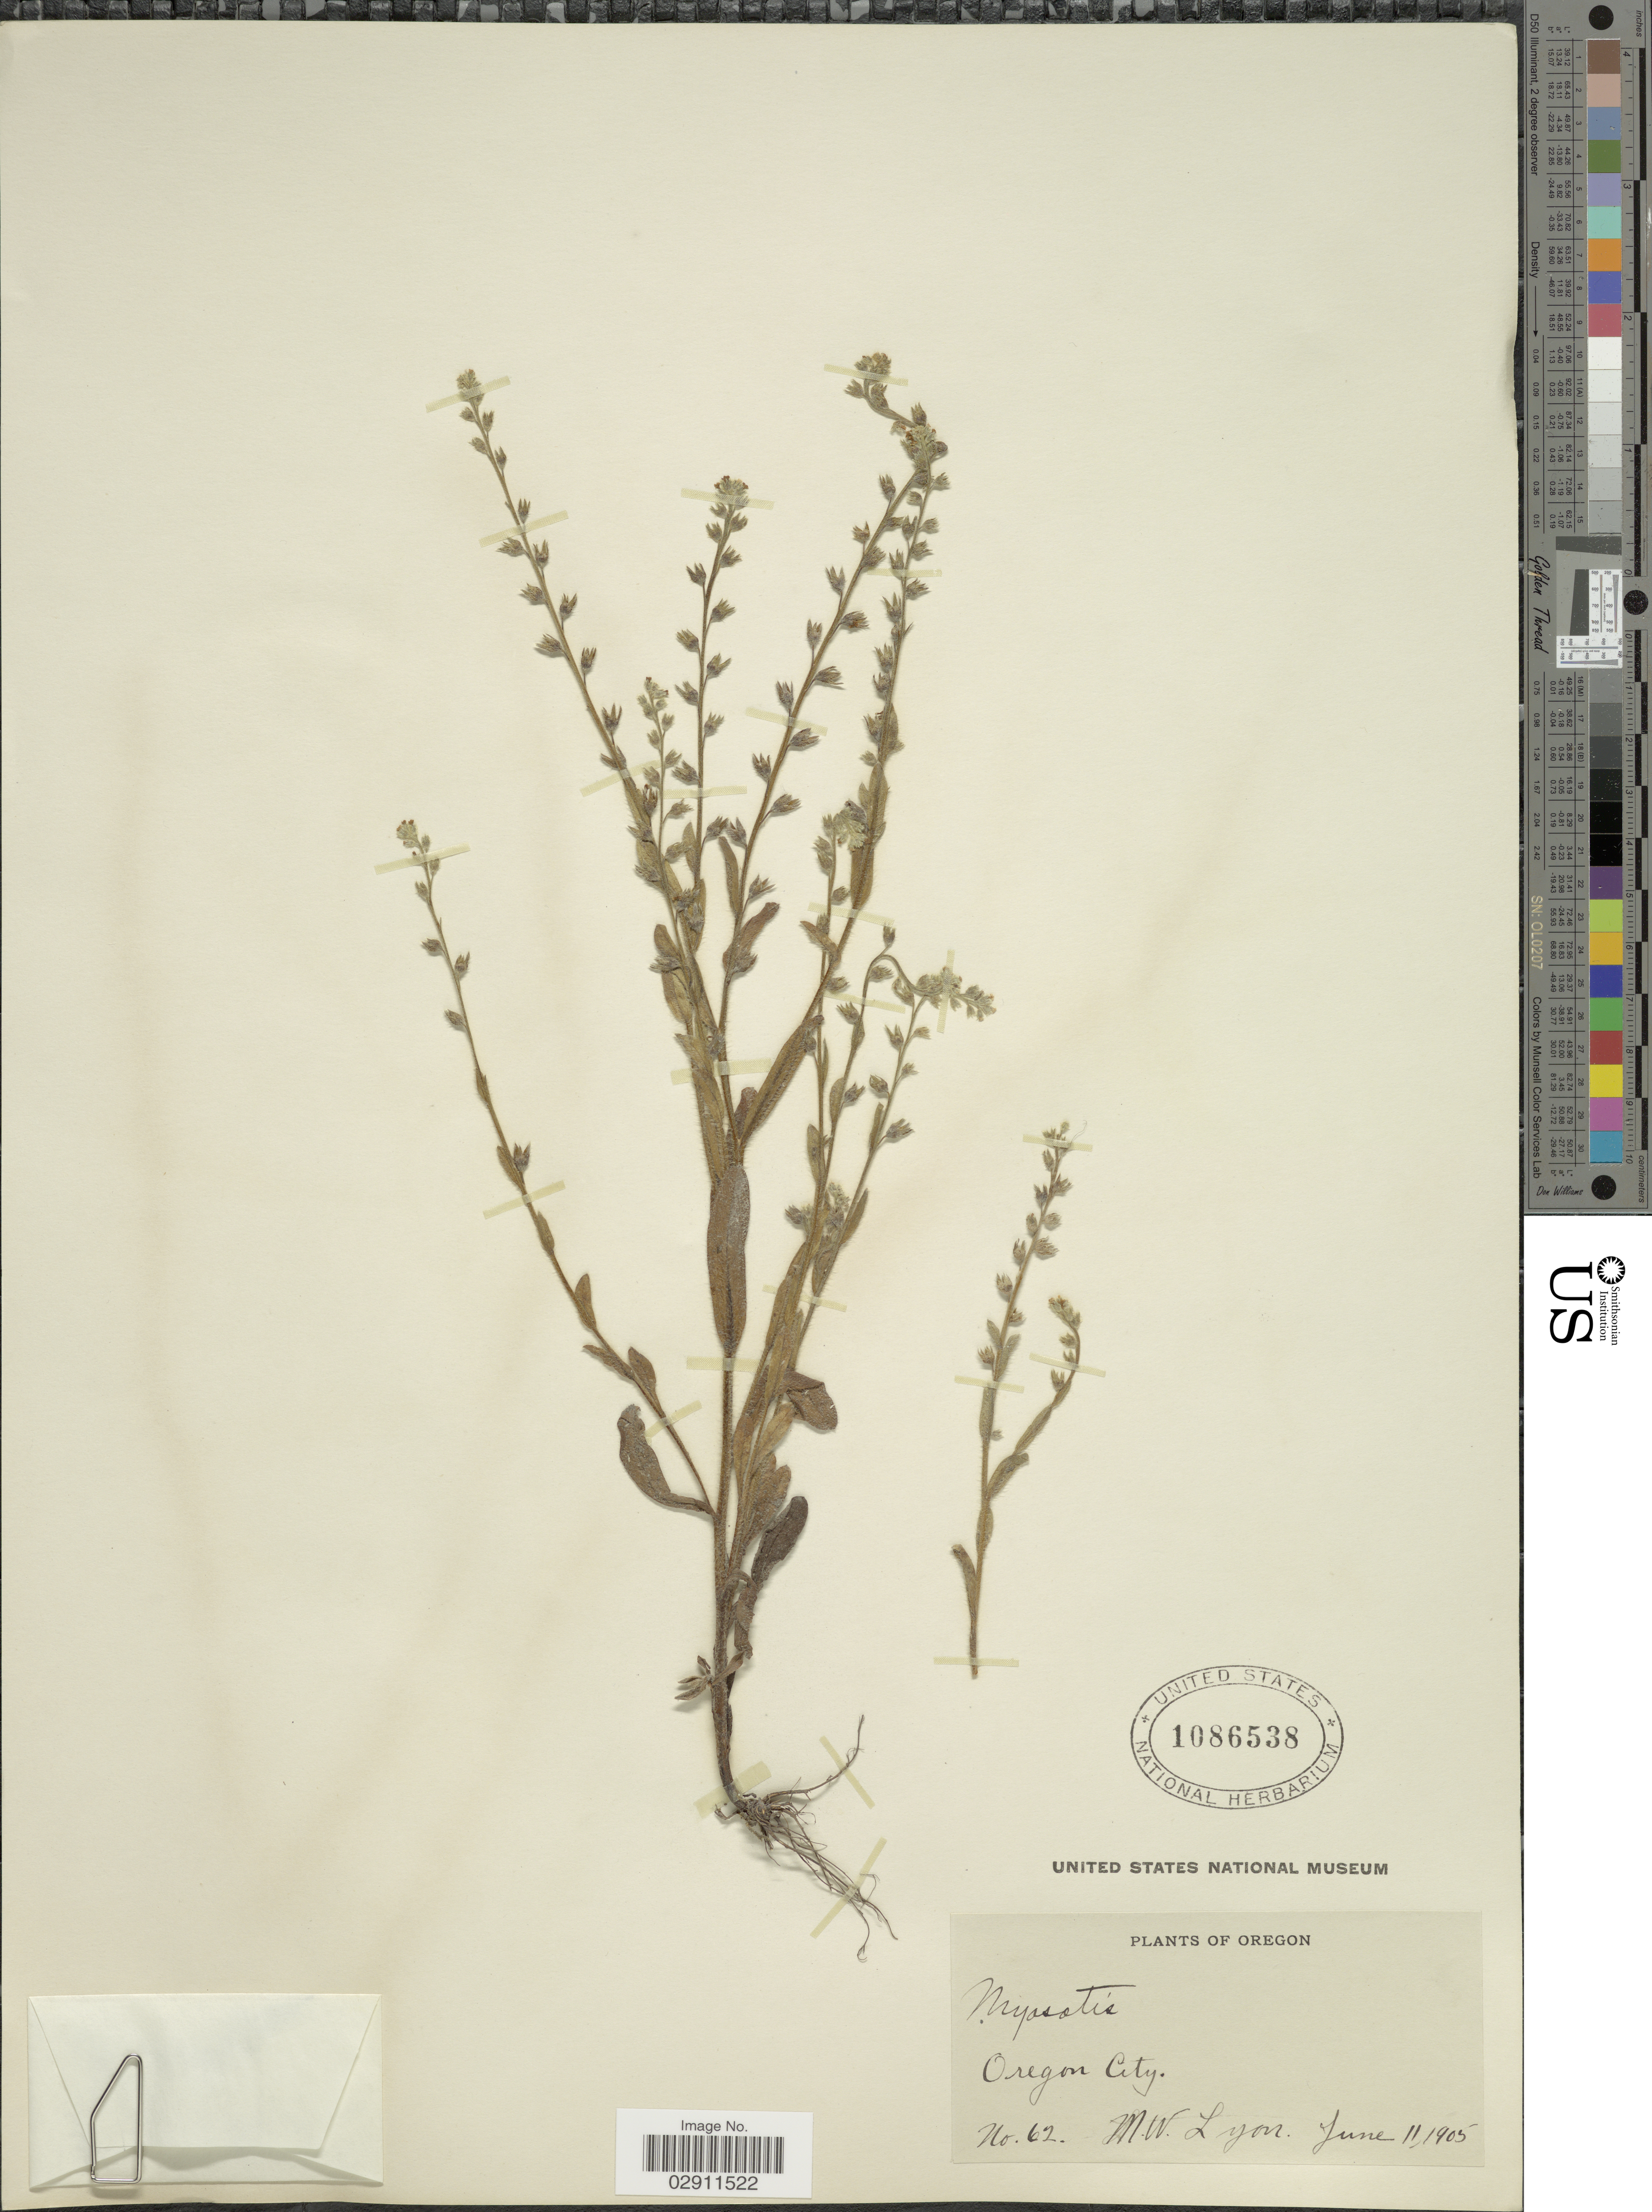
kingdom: Plantae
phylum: Tracheophyta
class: Magnoliopsida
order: Boraginales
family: Boraginaceae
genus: Myosotis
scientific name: Myosotis verna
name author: Nutt.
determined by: Goldman, Doug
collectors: M. W. Lyon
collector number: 62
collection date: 1905-06-11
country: United States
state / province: Oregon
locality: Oregon City.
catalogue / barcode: US 1086538